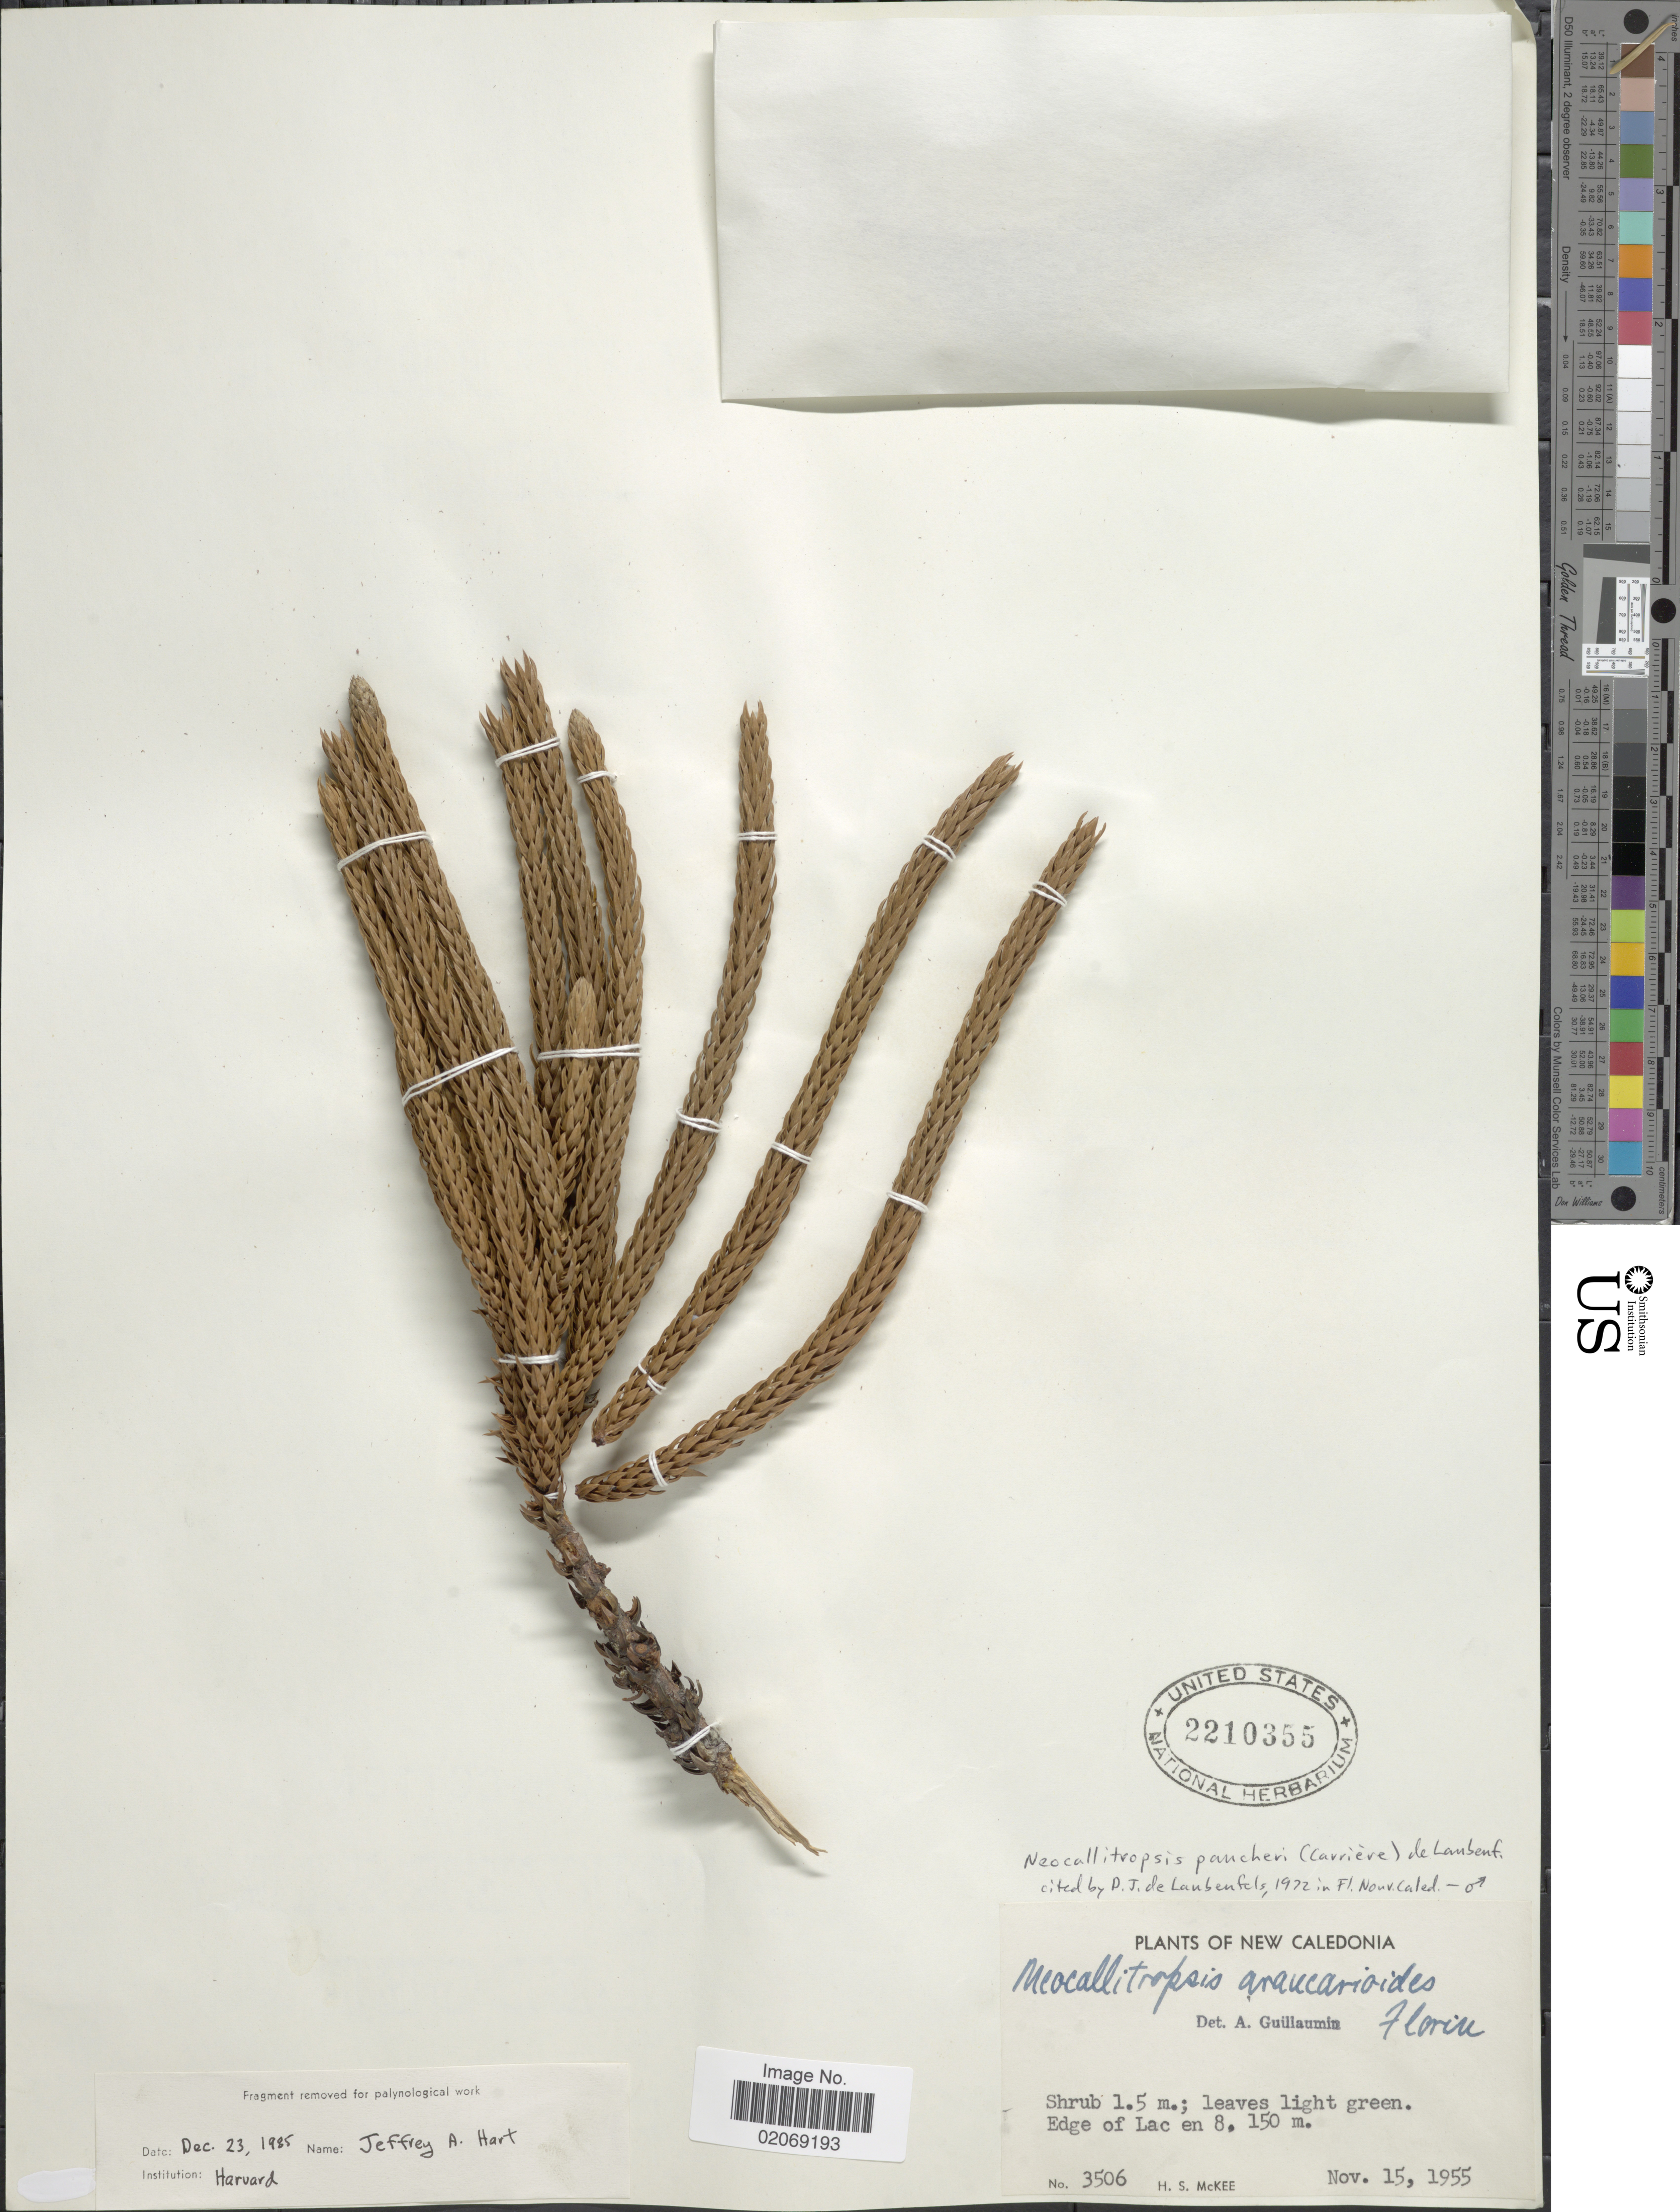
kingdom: Plantae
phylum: Tracheophyta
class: Pinopsida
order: Pinales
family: Cupressaceae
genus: Neocallitropsis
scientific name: Neocallitropsis pancheri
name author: (Carrière) de Laub.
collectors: H. S. McKee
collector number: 3506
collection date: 1955-11-15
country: New Caledonia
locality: Edge of Lac en 8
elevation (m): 150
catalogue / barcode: US 2210355